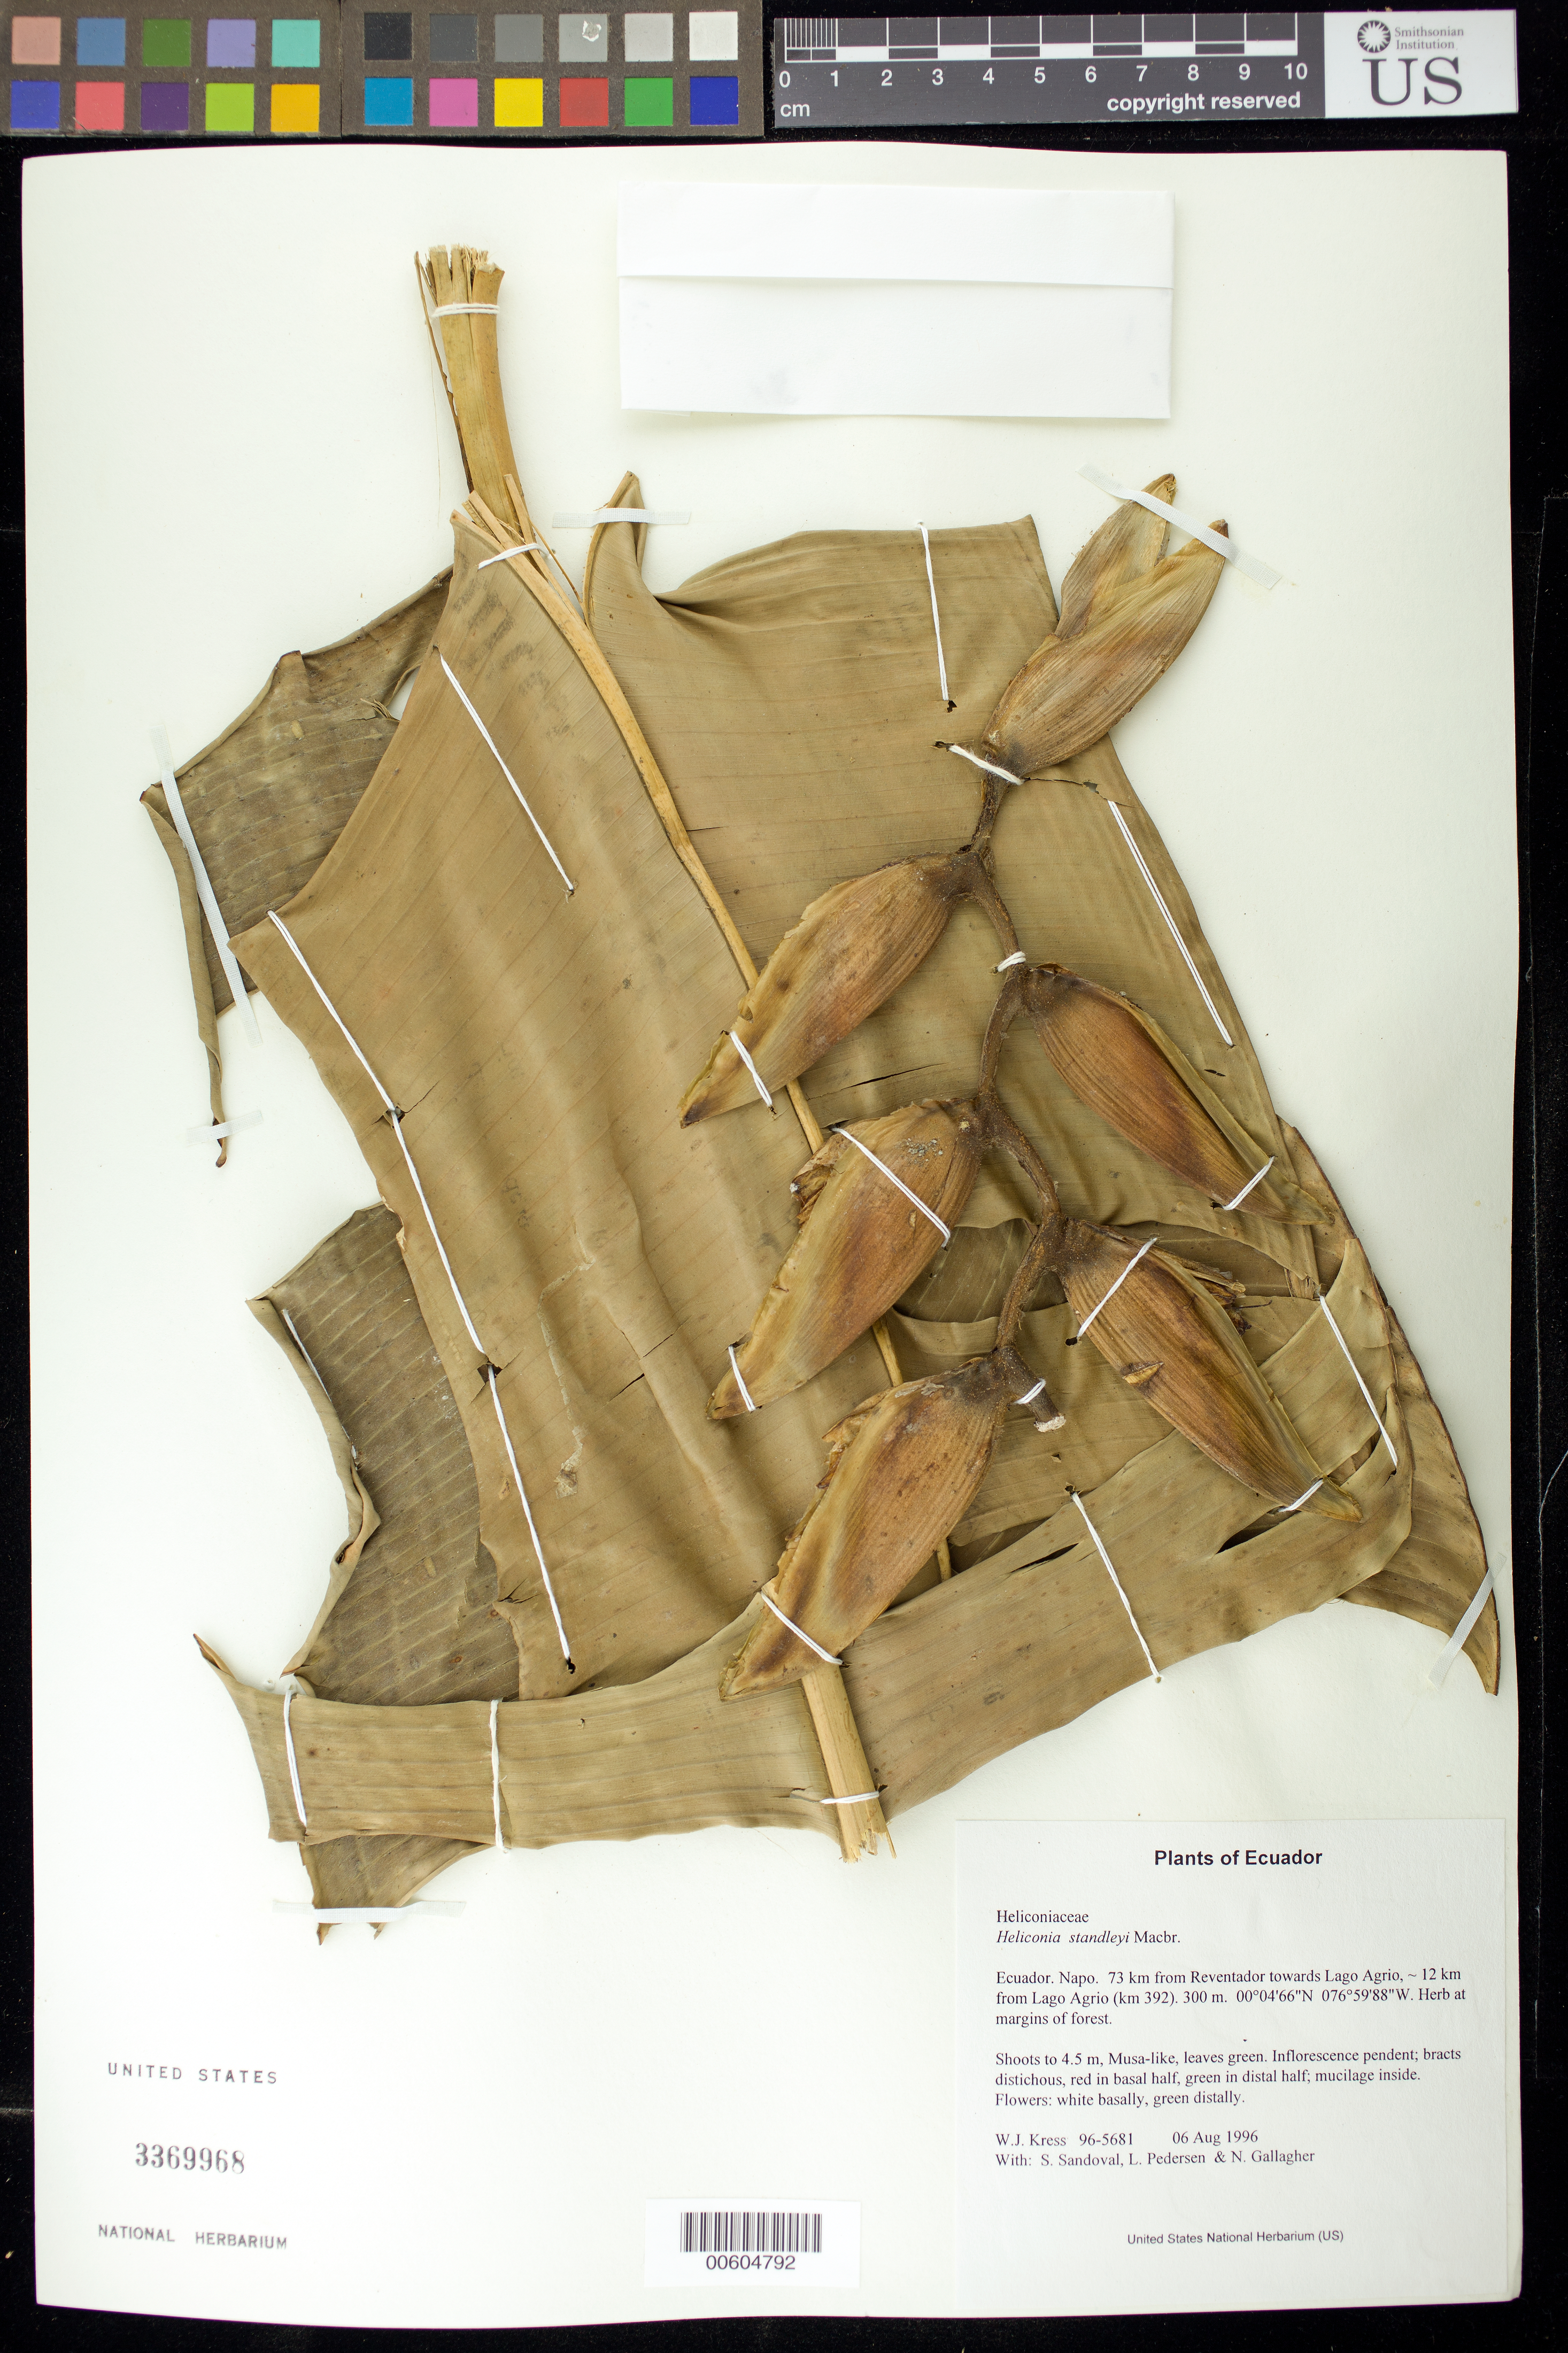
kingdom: Plantae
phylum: Tracheophyta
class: Liliopsida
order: Zingiberales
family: Heliconiaceae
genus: Heliconia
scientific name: Heliconia standleyi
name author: J.F. Macbr.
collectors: W. J. Kress, S. Sandoval, L. Pedersen & N. L. Gallagher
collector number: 96-5681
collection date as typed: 06 Aug 1996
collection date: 1996-08-06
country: Ecuador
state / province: Napo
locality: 73 km from Reventador towards Lago Agrio, ~ 12 km from Lago Agrio (km 392).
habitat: Herb at margins of forest.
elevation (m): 300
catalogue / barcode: US 3369968